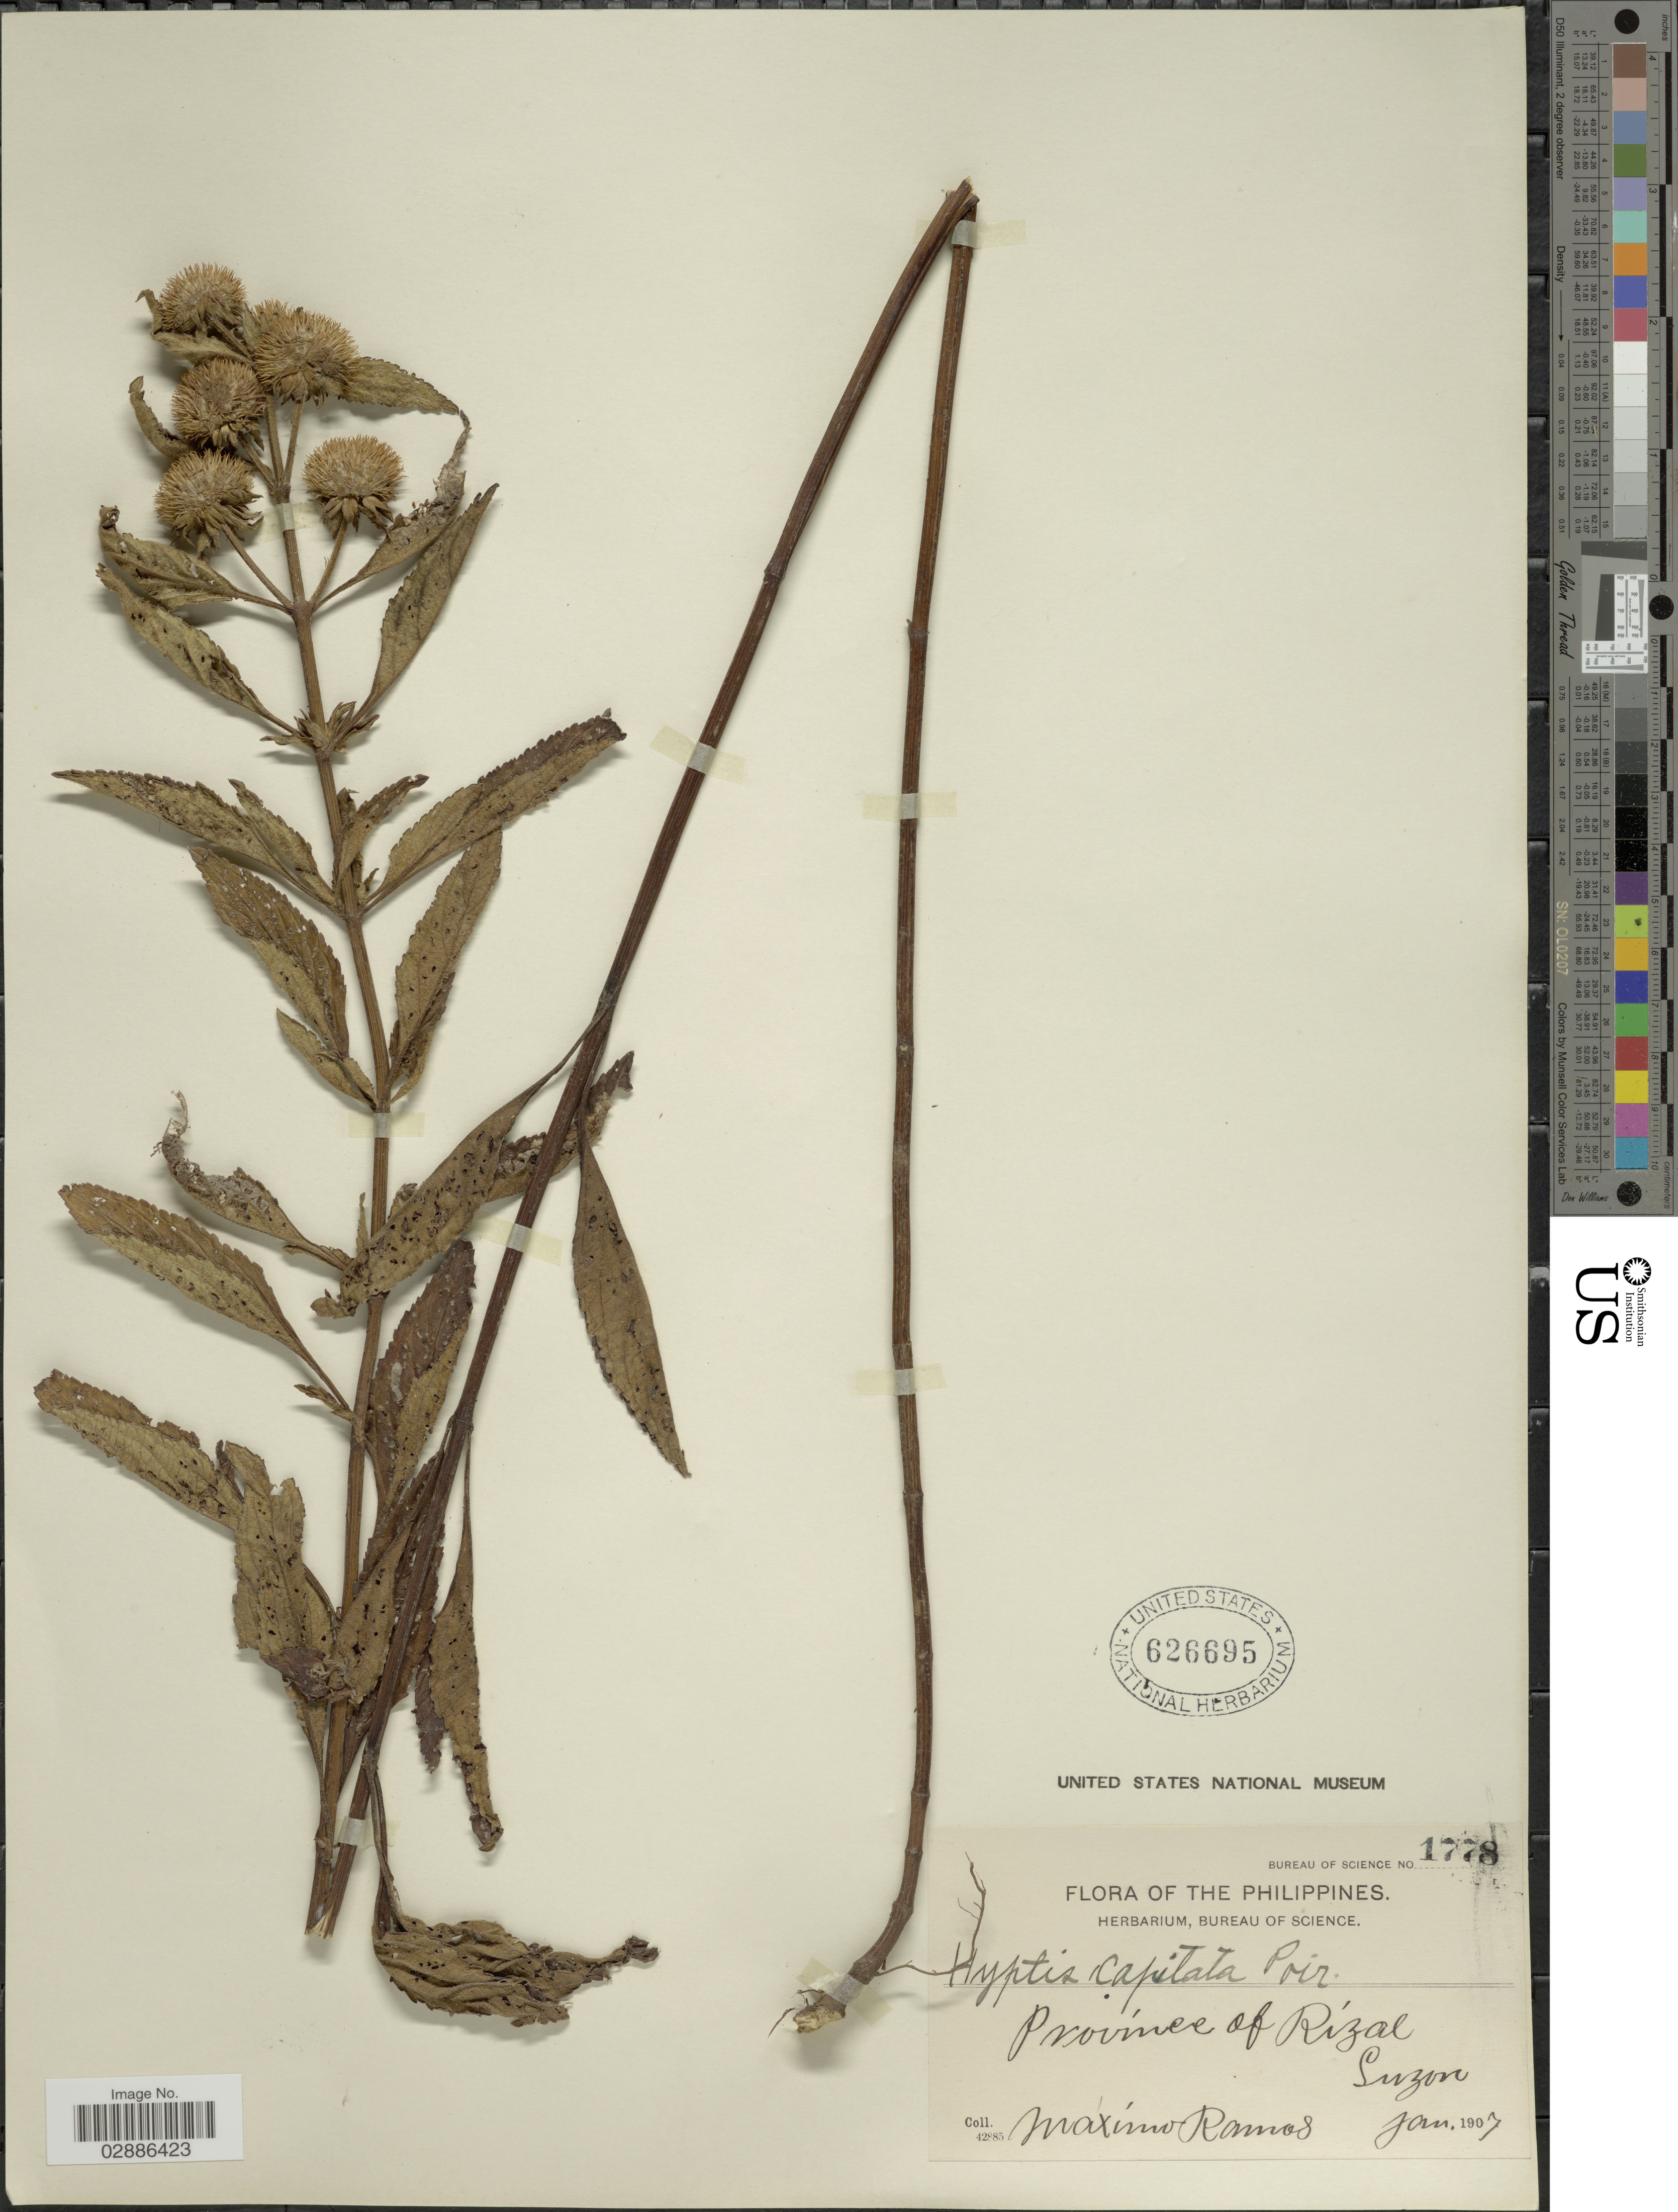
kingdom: Plantae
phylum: Tracheophyta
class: Magnoliopsida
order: Lamiales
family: Lamiaceae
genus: Hyptis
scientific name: Hyptis capitata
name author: Jacq.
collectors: M. Ramos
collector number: Bureau of Science 1778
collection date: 1907-01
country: Philippines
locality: Province of Rizal, Luzon.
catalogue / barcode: US 626695